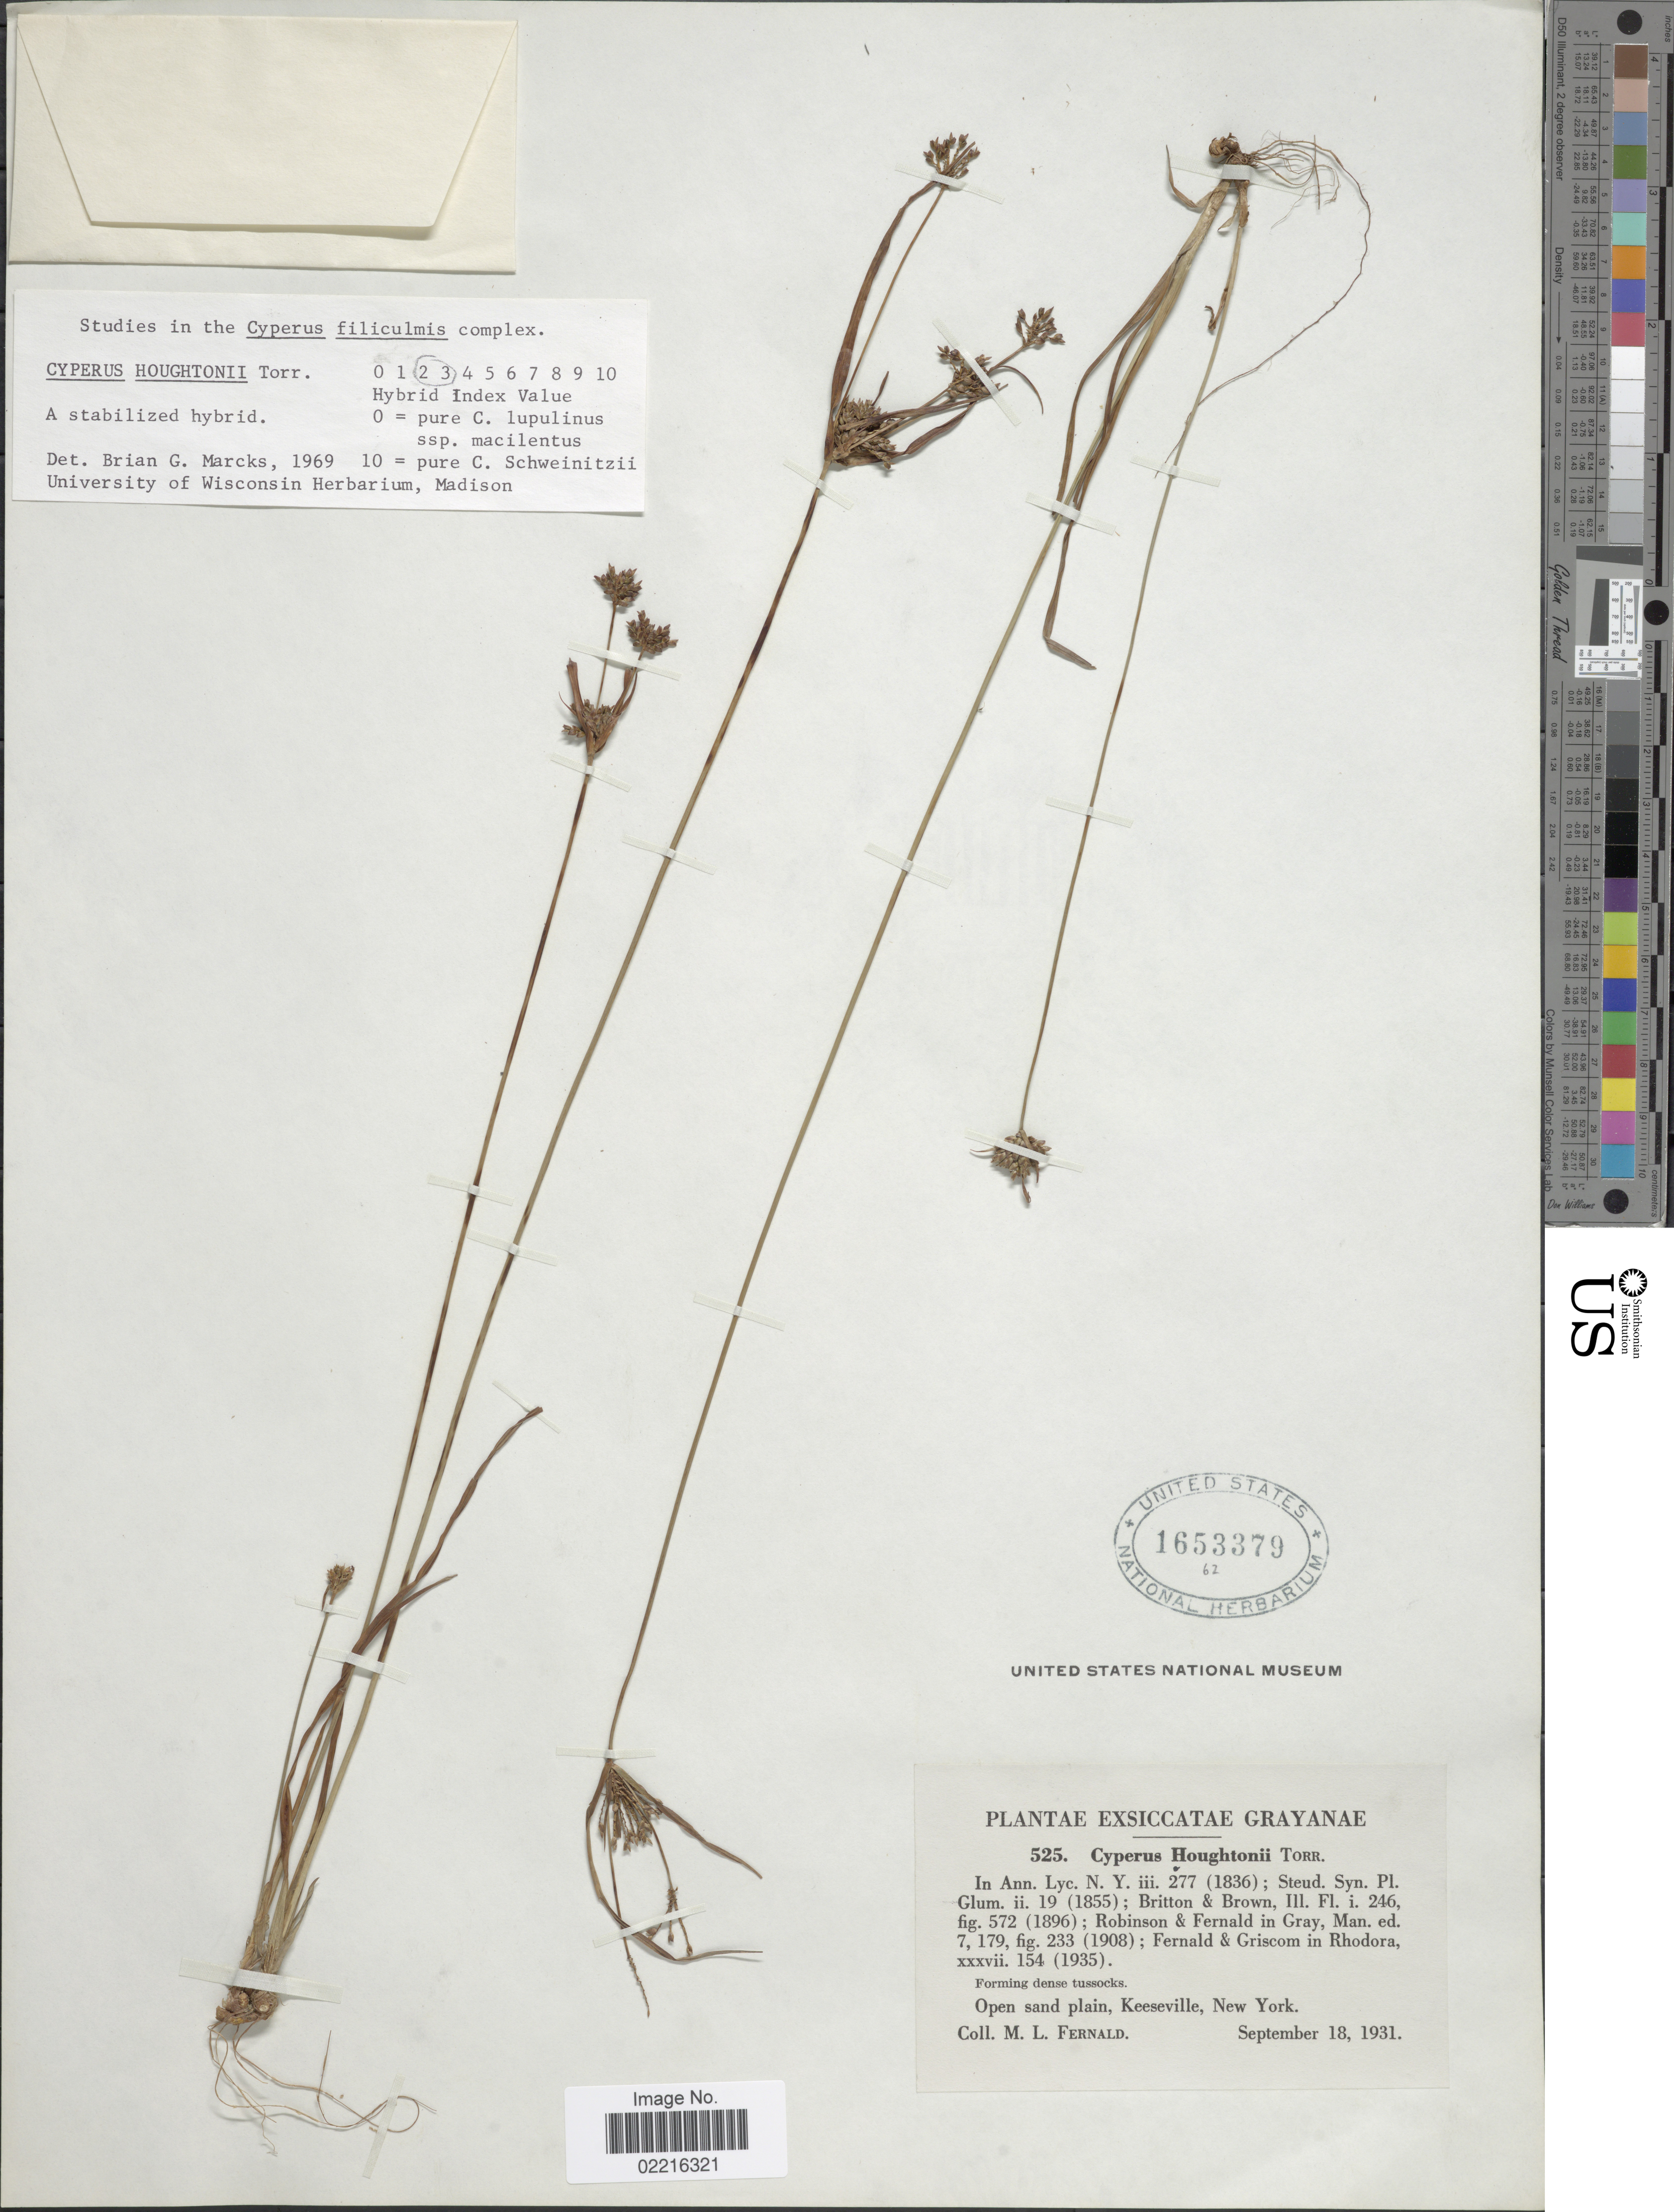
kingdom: Plantae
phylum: Tracheophyta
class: Liliopsida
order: Poales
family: Cyperaceae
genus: Cyperus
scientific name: Cyperus houghtonii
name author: Torr.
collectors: M. L. Fernald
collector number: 525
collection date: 1931-09-18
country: United States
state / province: New York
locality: Keeseville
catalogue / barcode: US 1653379